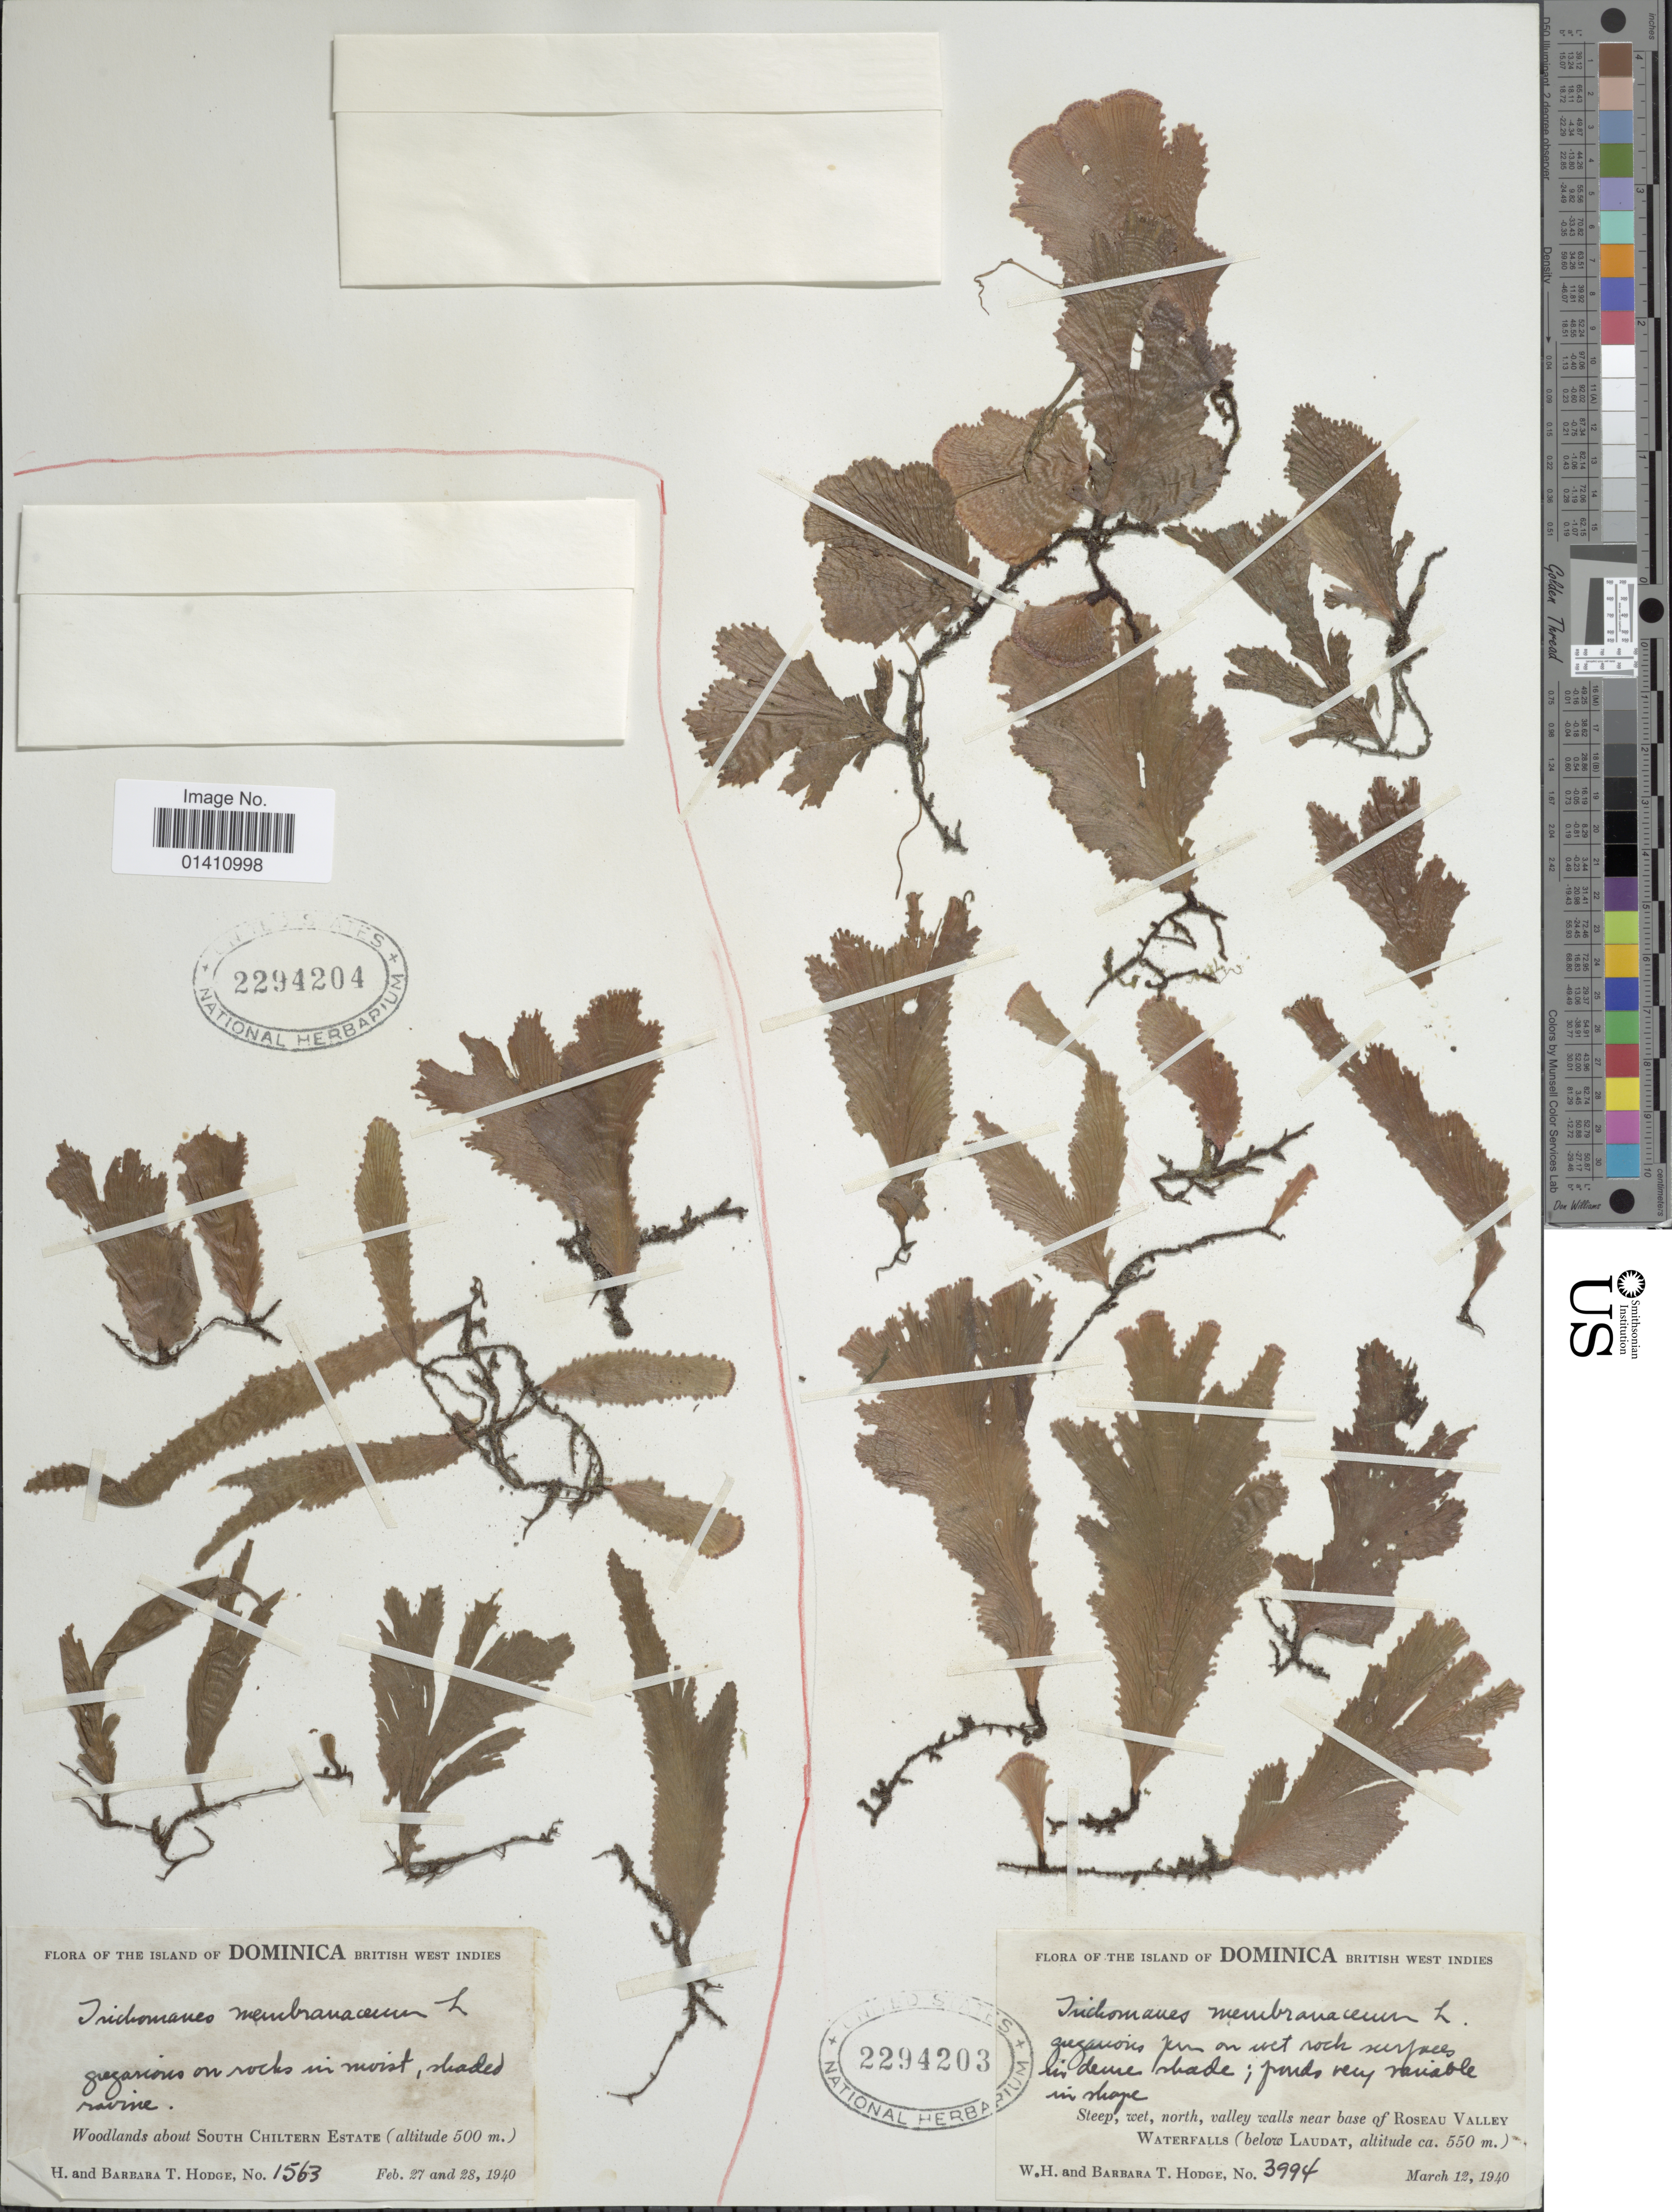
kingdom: Plantae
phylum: Tracheophyta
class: Polypodiopsida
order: Hymenophyllales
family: Hymenophyllaceae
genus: Didymoglossum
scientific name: Didymoglossum membranaceum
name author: (L.) Vareschi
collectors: W. Hodge & B. Hodge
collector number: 1563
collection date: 1940-02-27/1940-02-28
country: Dominica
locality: British West Indies. Woodlands about South Chiltern Estate.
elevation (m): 500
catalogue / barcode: US 2294204-2